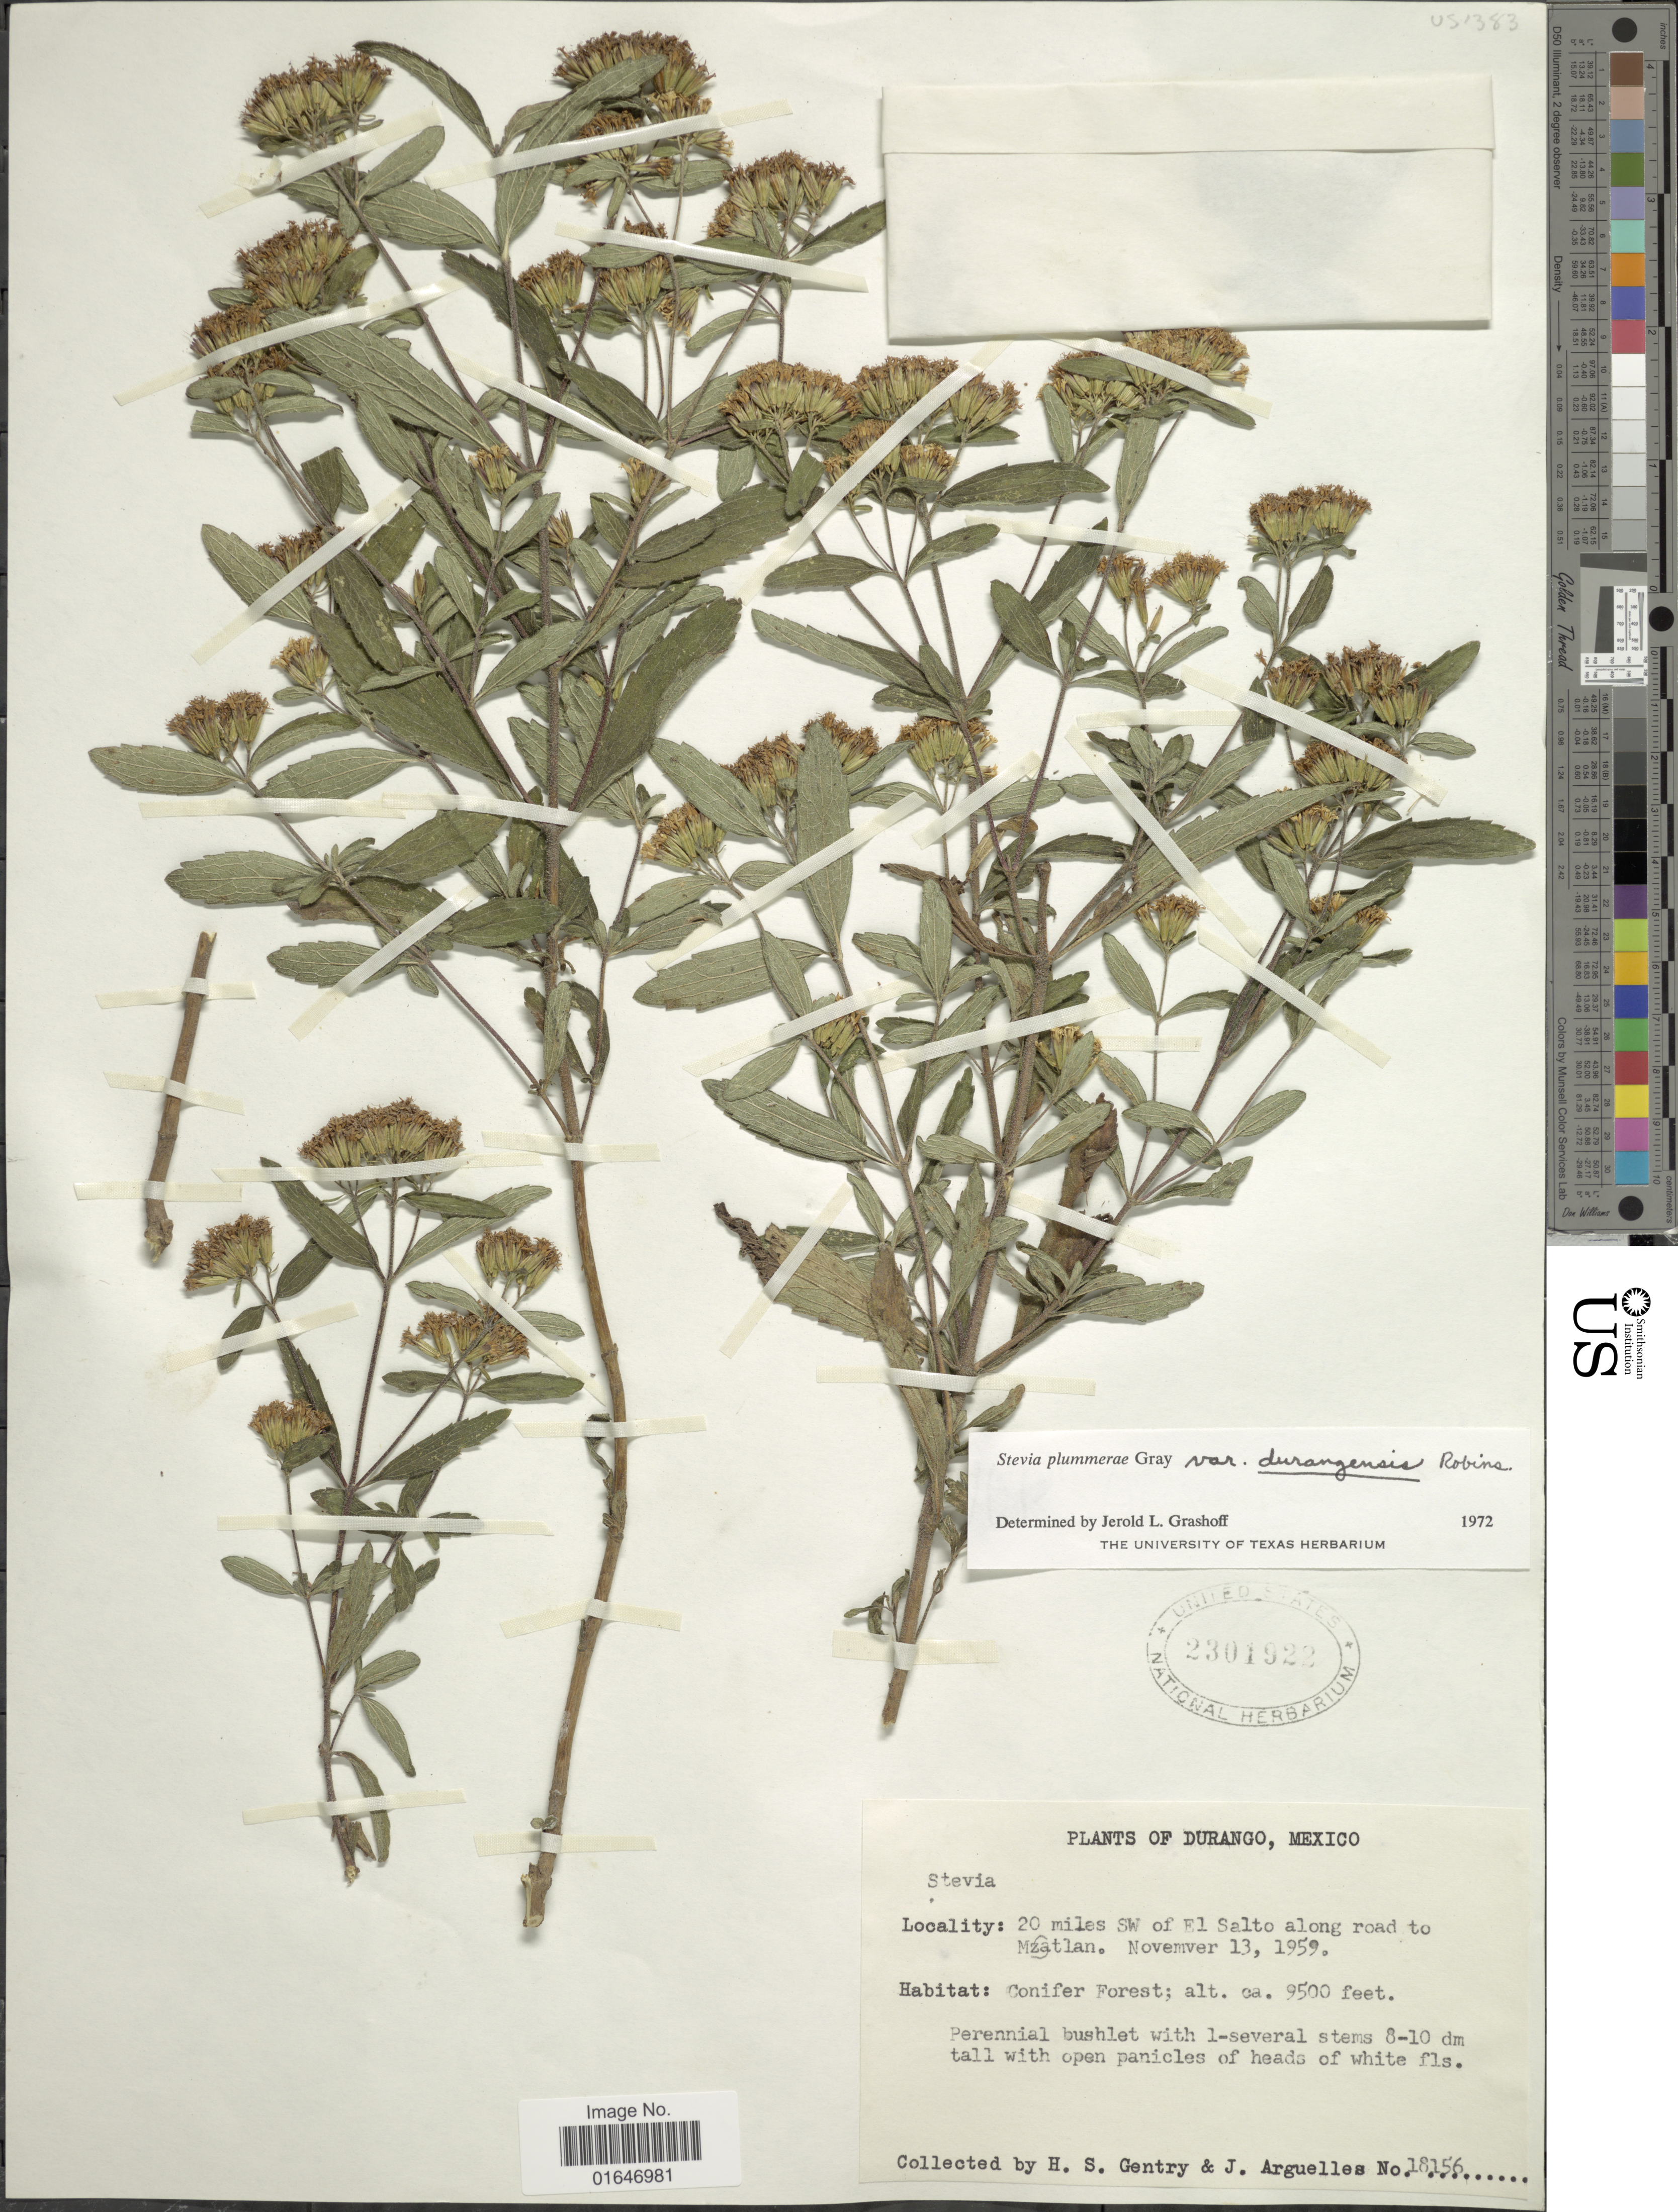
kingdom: Plantae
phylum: Tracheophyta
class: Magnoliopsida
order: Asterales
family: Asteraceae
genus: Stevia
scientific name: Stevia plummerae var. durangensis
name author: B.L. Rob.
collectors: H. S. Gentry & J. Arguelles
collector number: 18156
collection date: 1959-11-13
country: Mexico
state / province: Durango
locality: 20 miles SW of El Salto along road to Mazatlan [interpreted].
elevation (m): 2896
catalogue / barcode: US 2301922